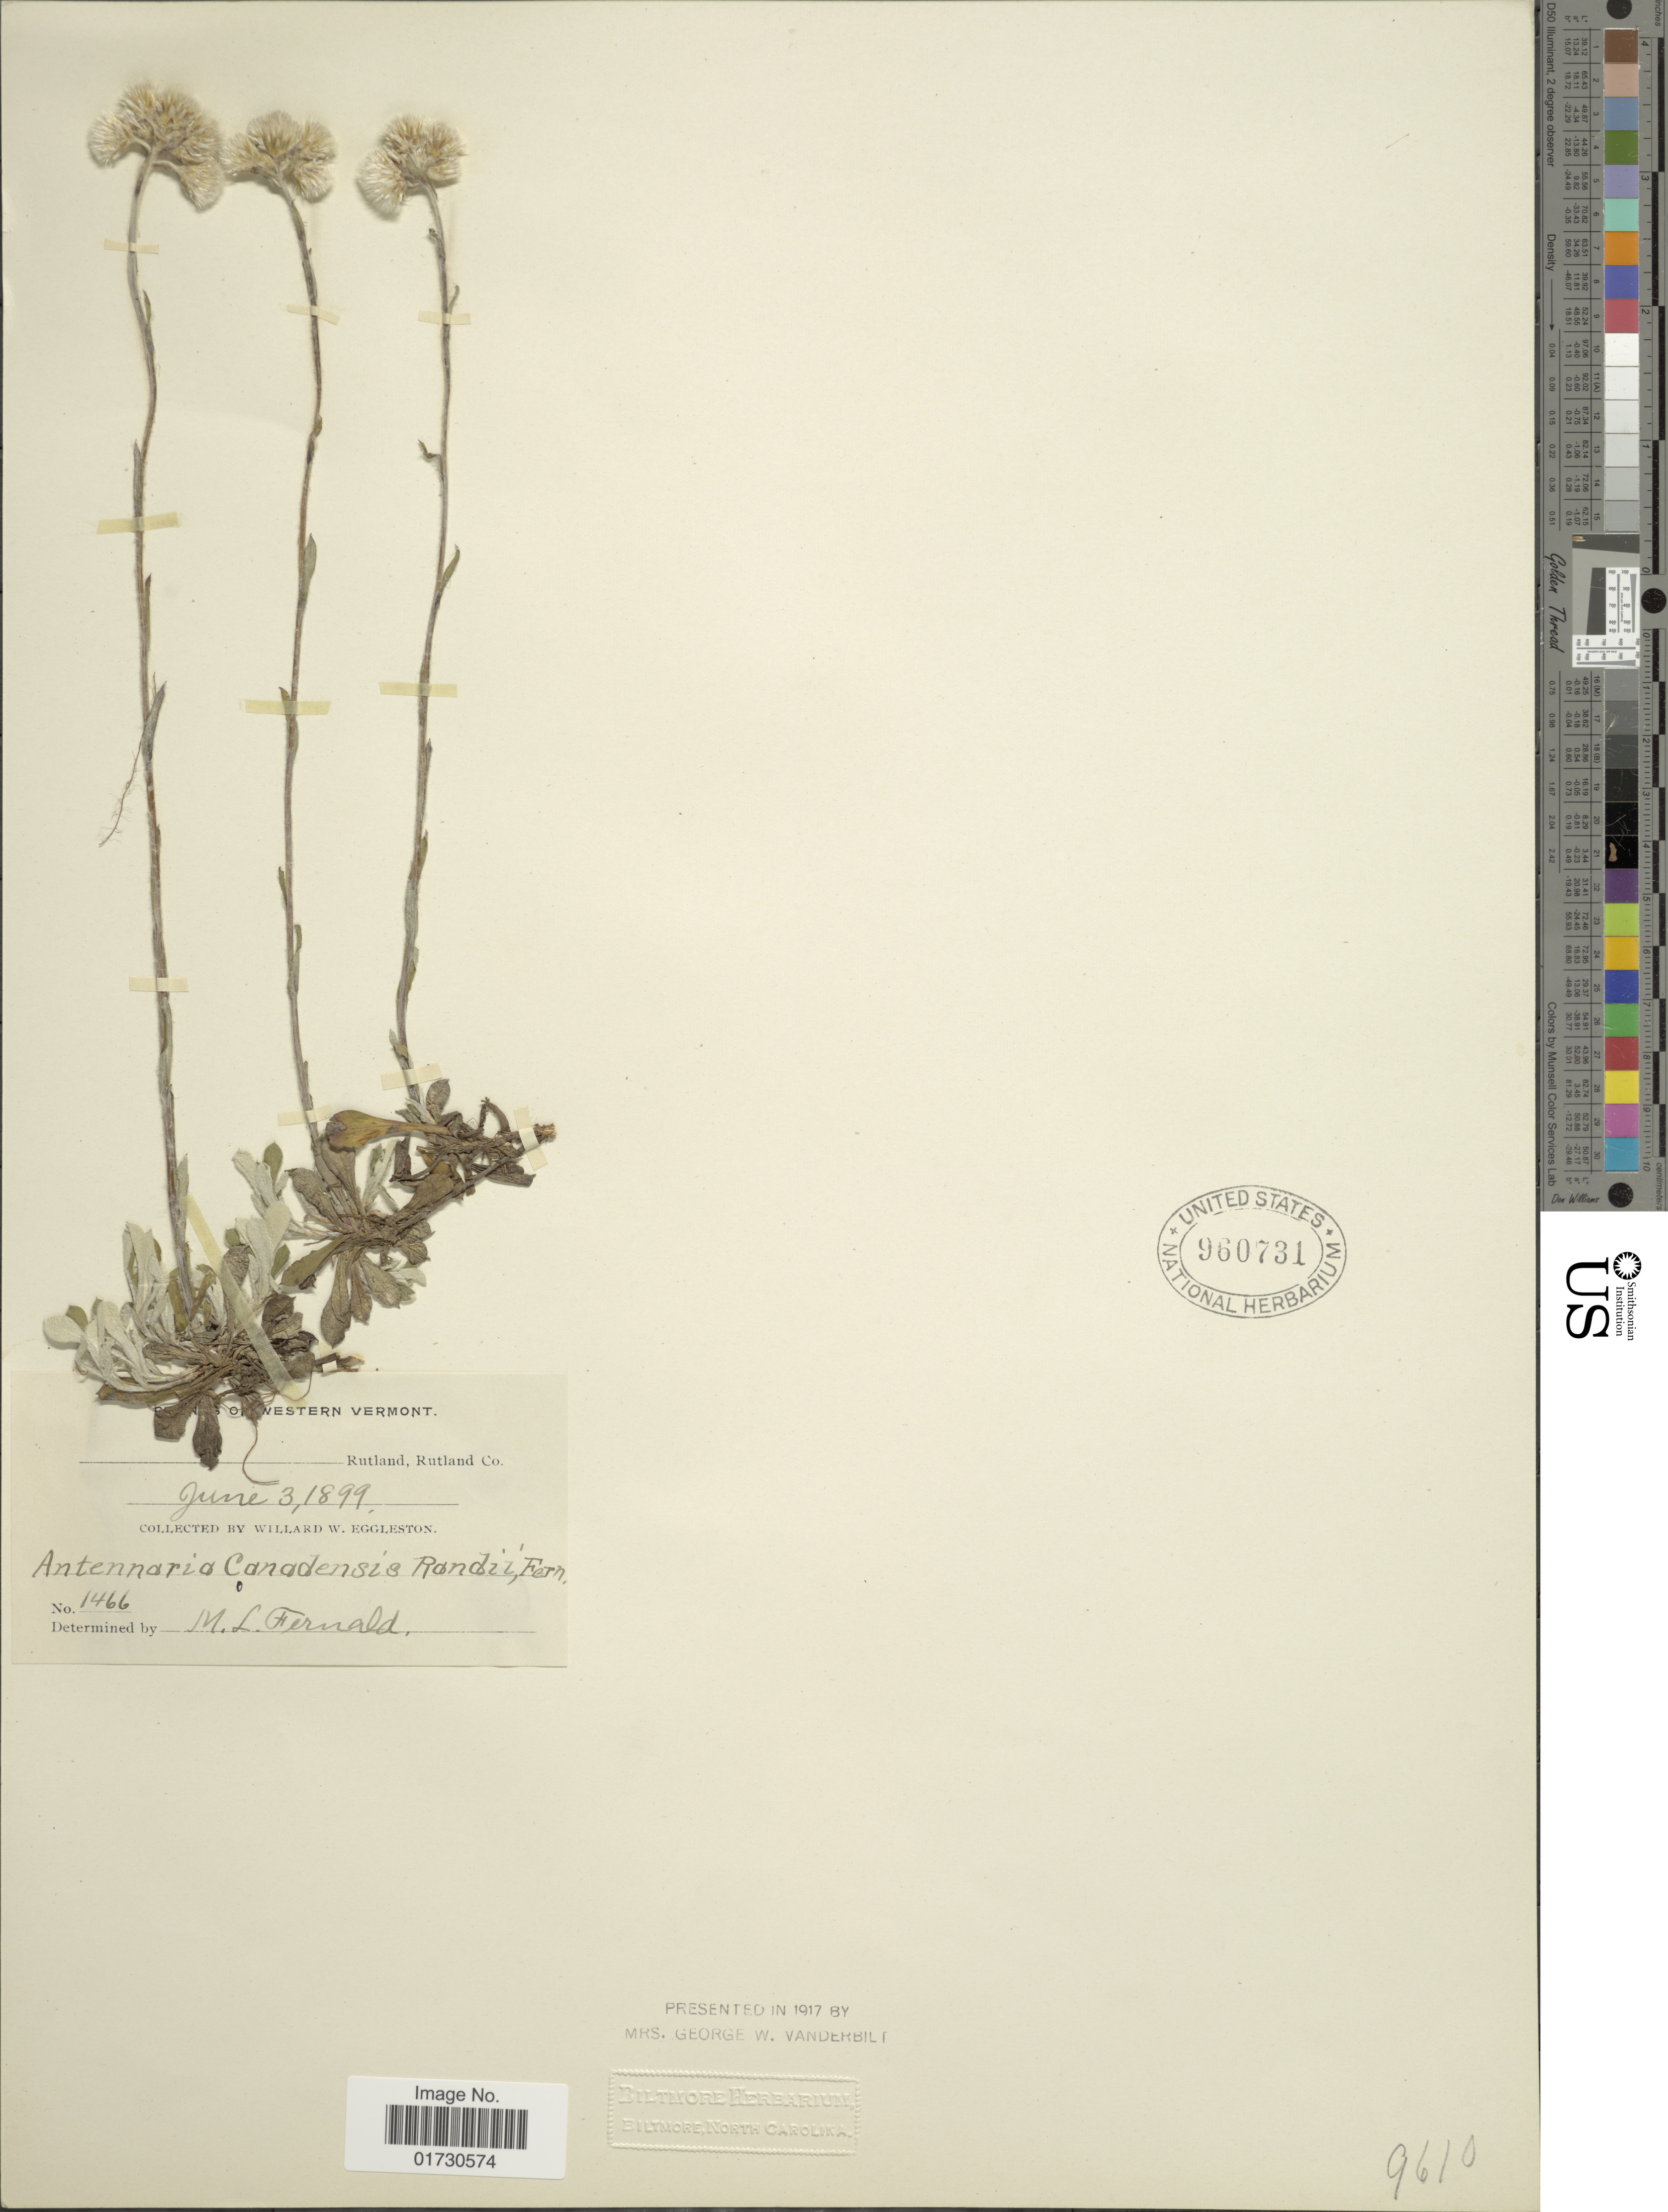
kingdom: Plantae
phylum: Tracheophyta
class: Magnoliopsida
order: Asterales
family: Asteraceae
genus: Antennaria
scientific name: Antennaria canadensis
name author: Greene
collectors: W. W. Eggleston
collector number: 1466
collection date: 1899-06-03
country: United States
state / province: Vermont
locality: Western Vermont, Rutland, Rutland Co.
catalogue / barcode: US 960731